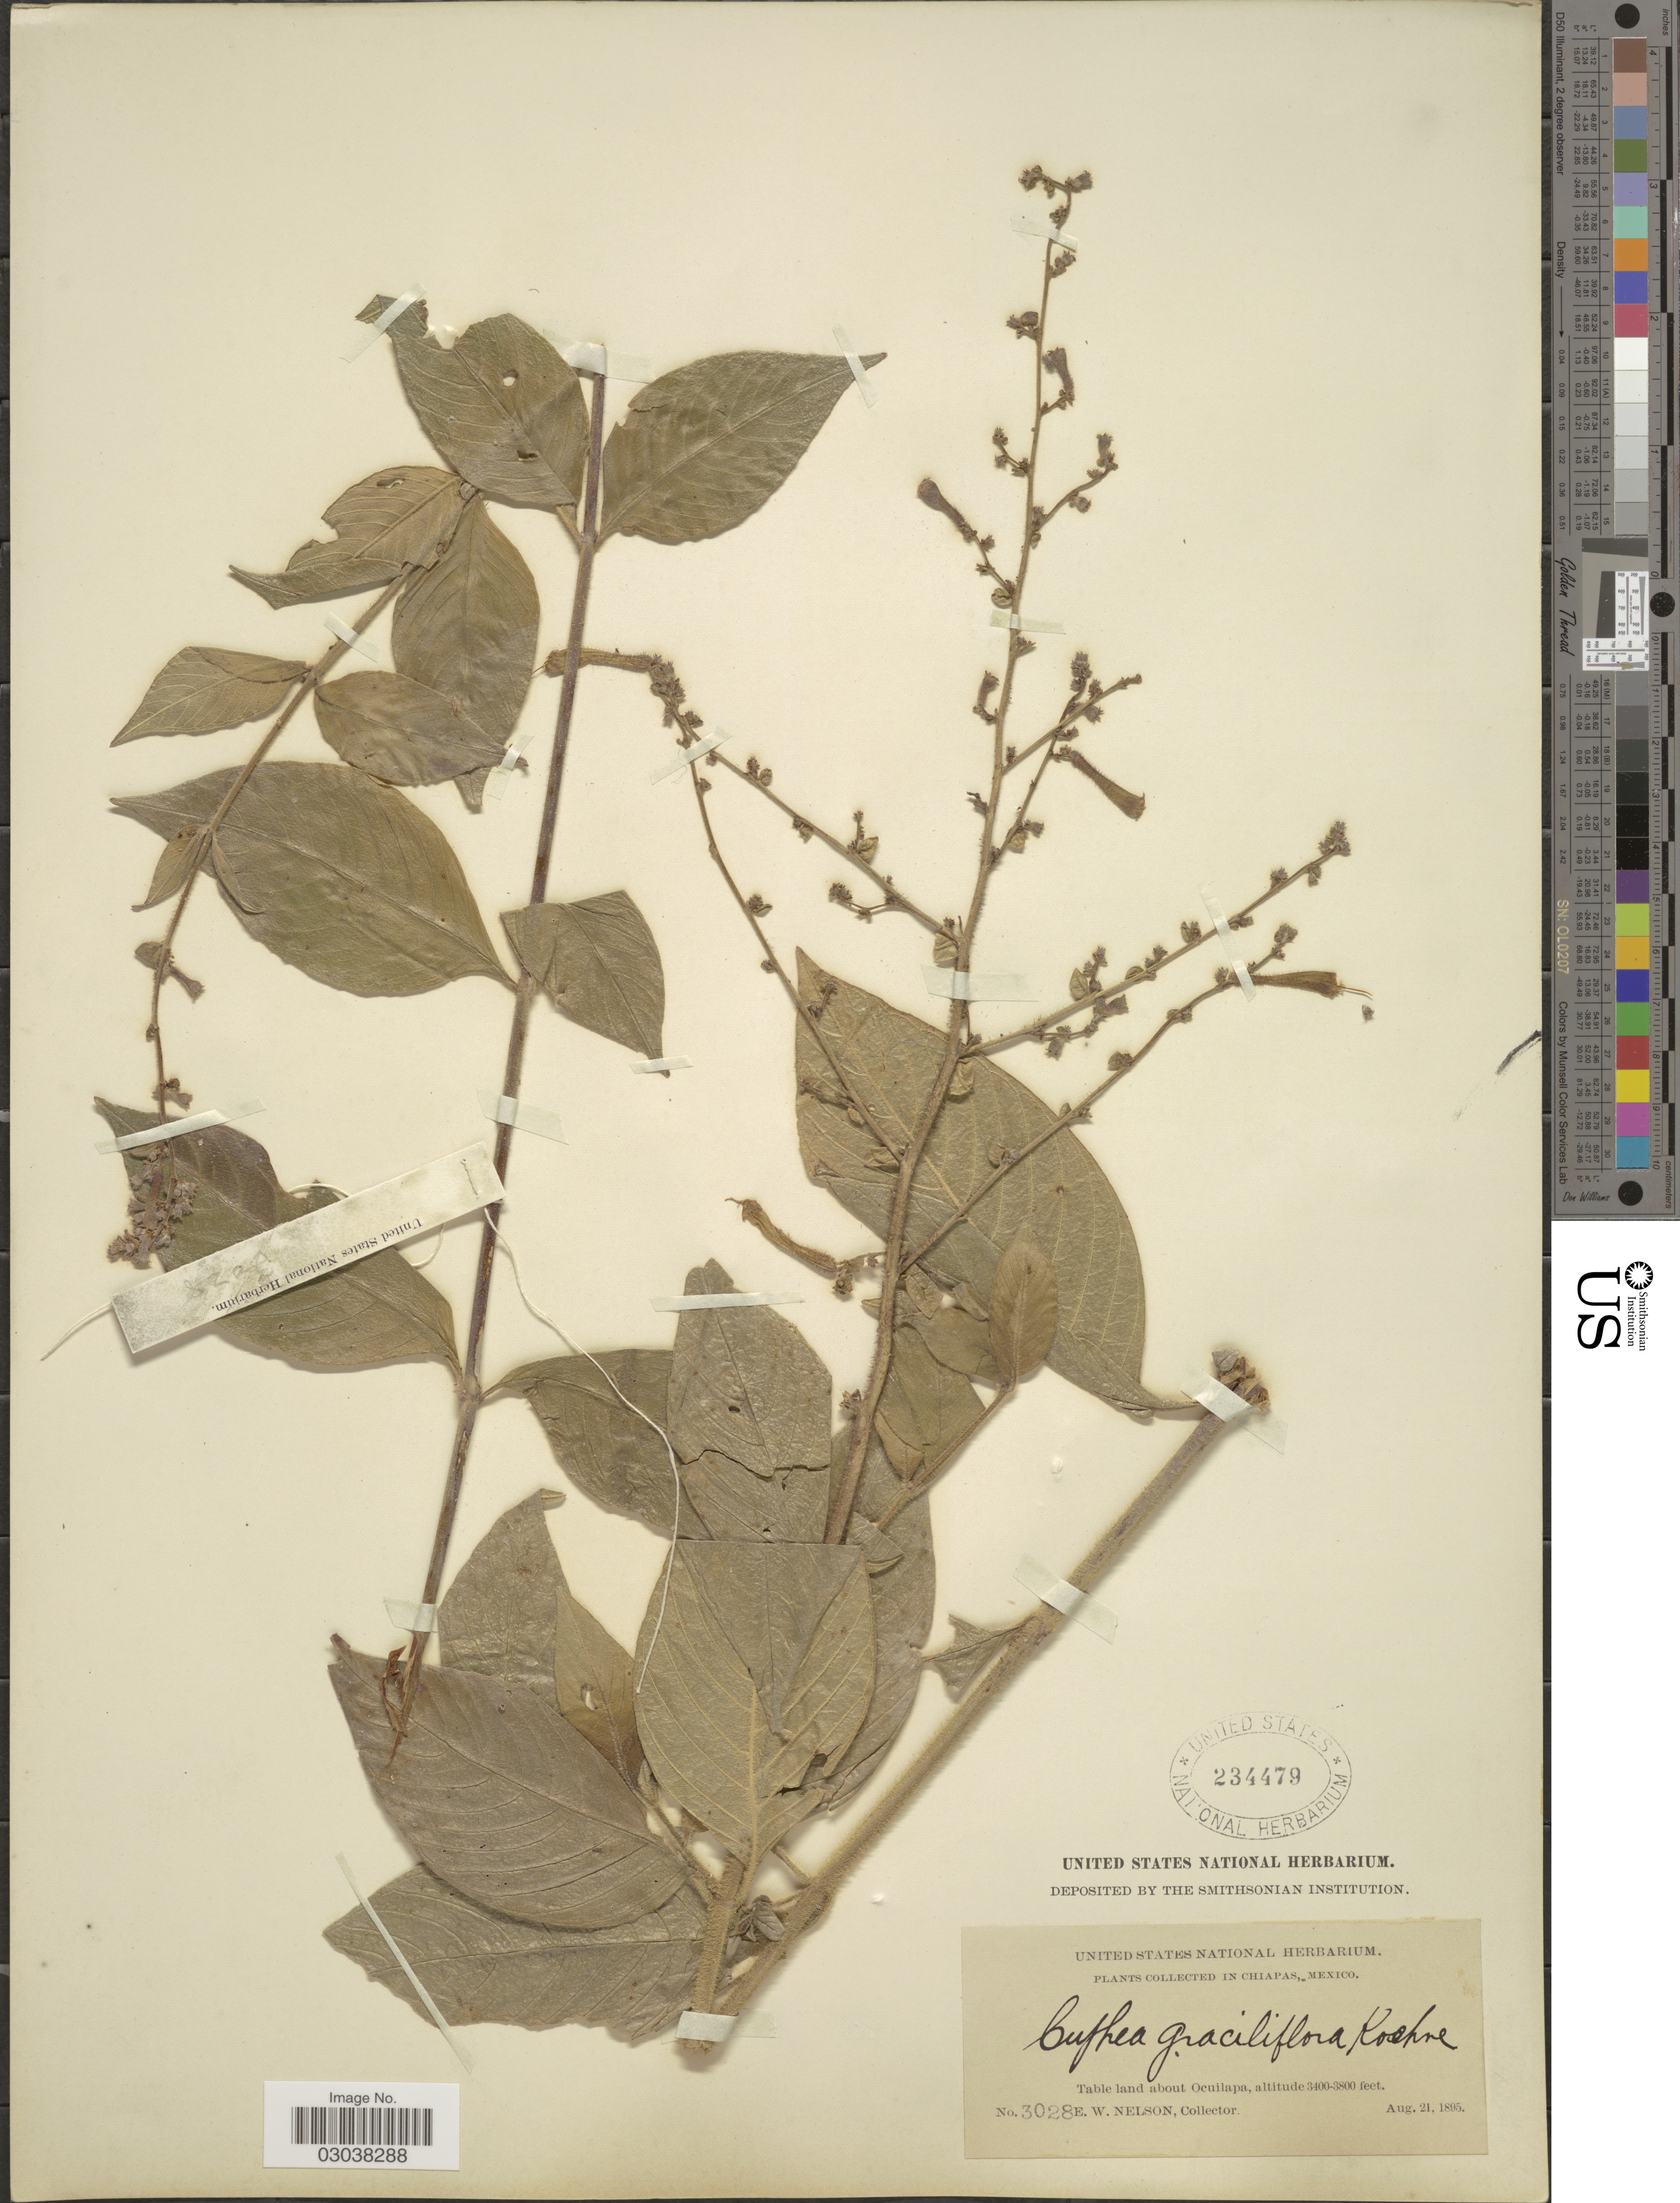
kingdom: Plantae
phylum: Tracheophyta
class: Magnoliopsida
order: Myrtales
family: Lythraceae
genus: Cuphea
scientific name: Cuphea graciliflora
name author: Koehne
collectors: E. W. Nelson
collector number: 3028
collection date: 1895-08-21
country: Mexico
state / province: Chiapas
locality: Table land Ocuilapa.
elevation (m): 1036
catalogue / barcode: US 234479